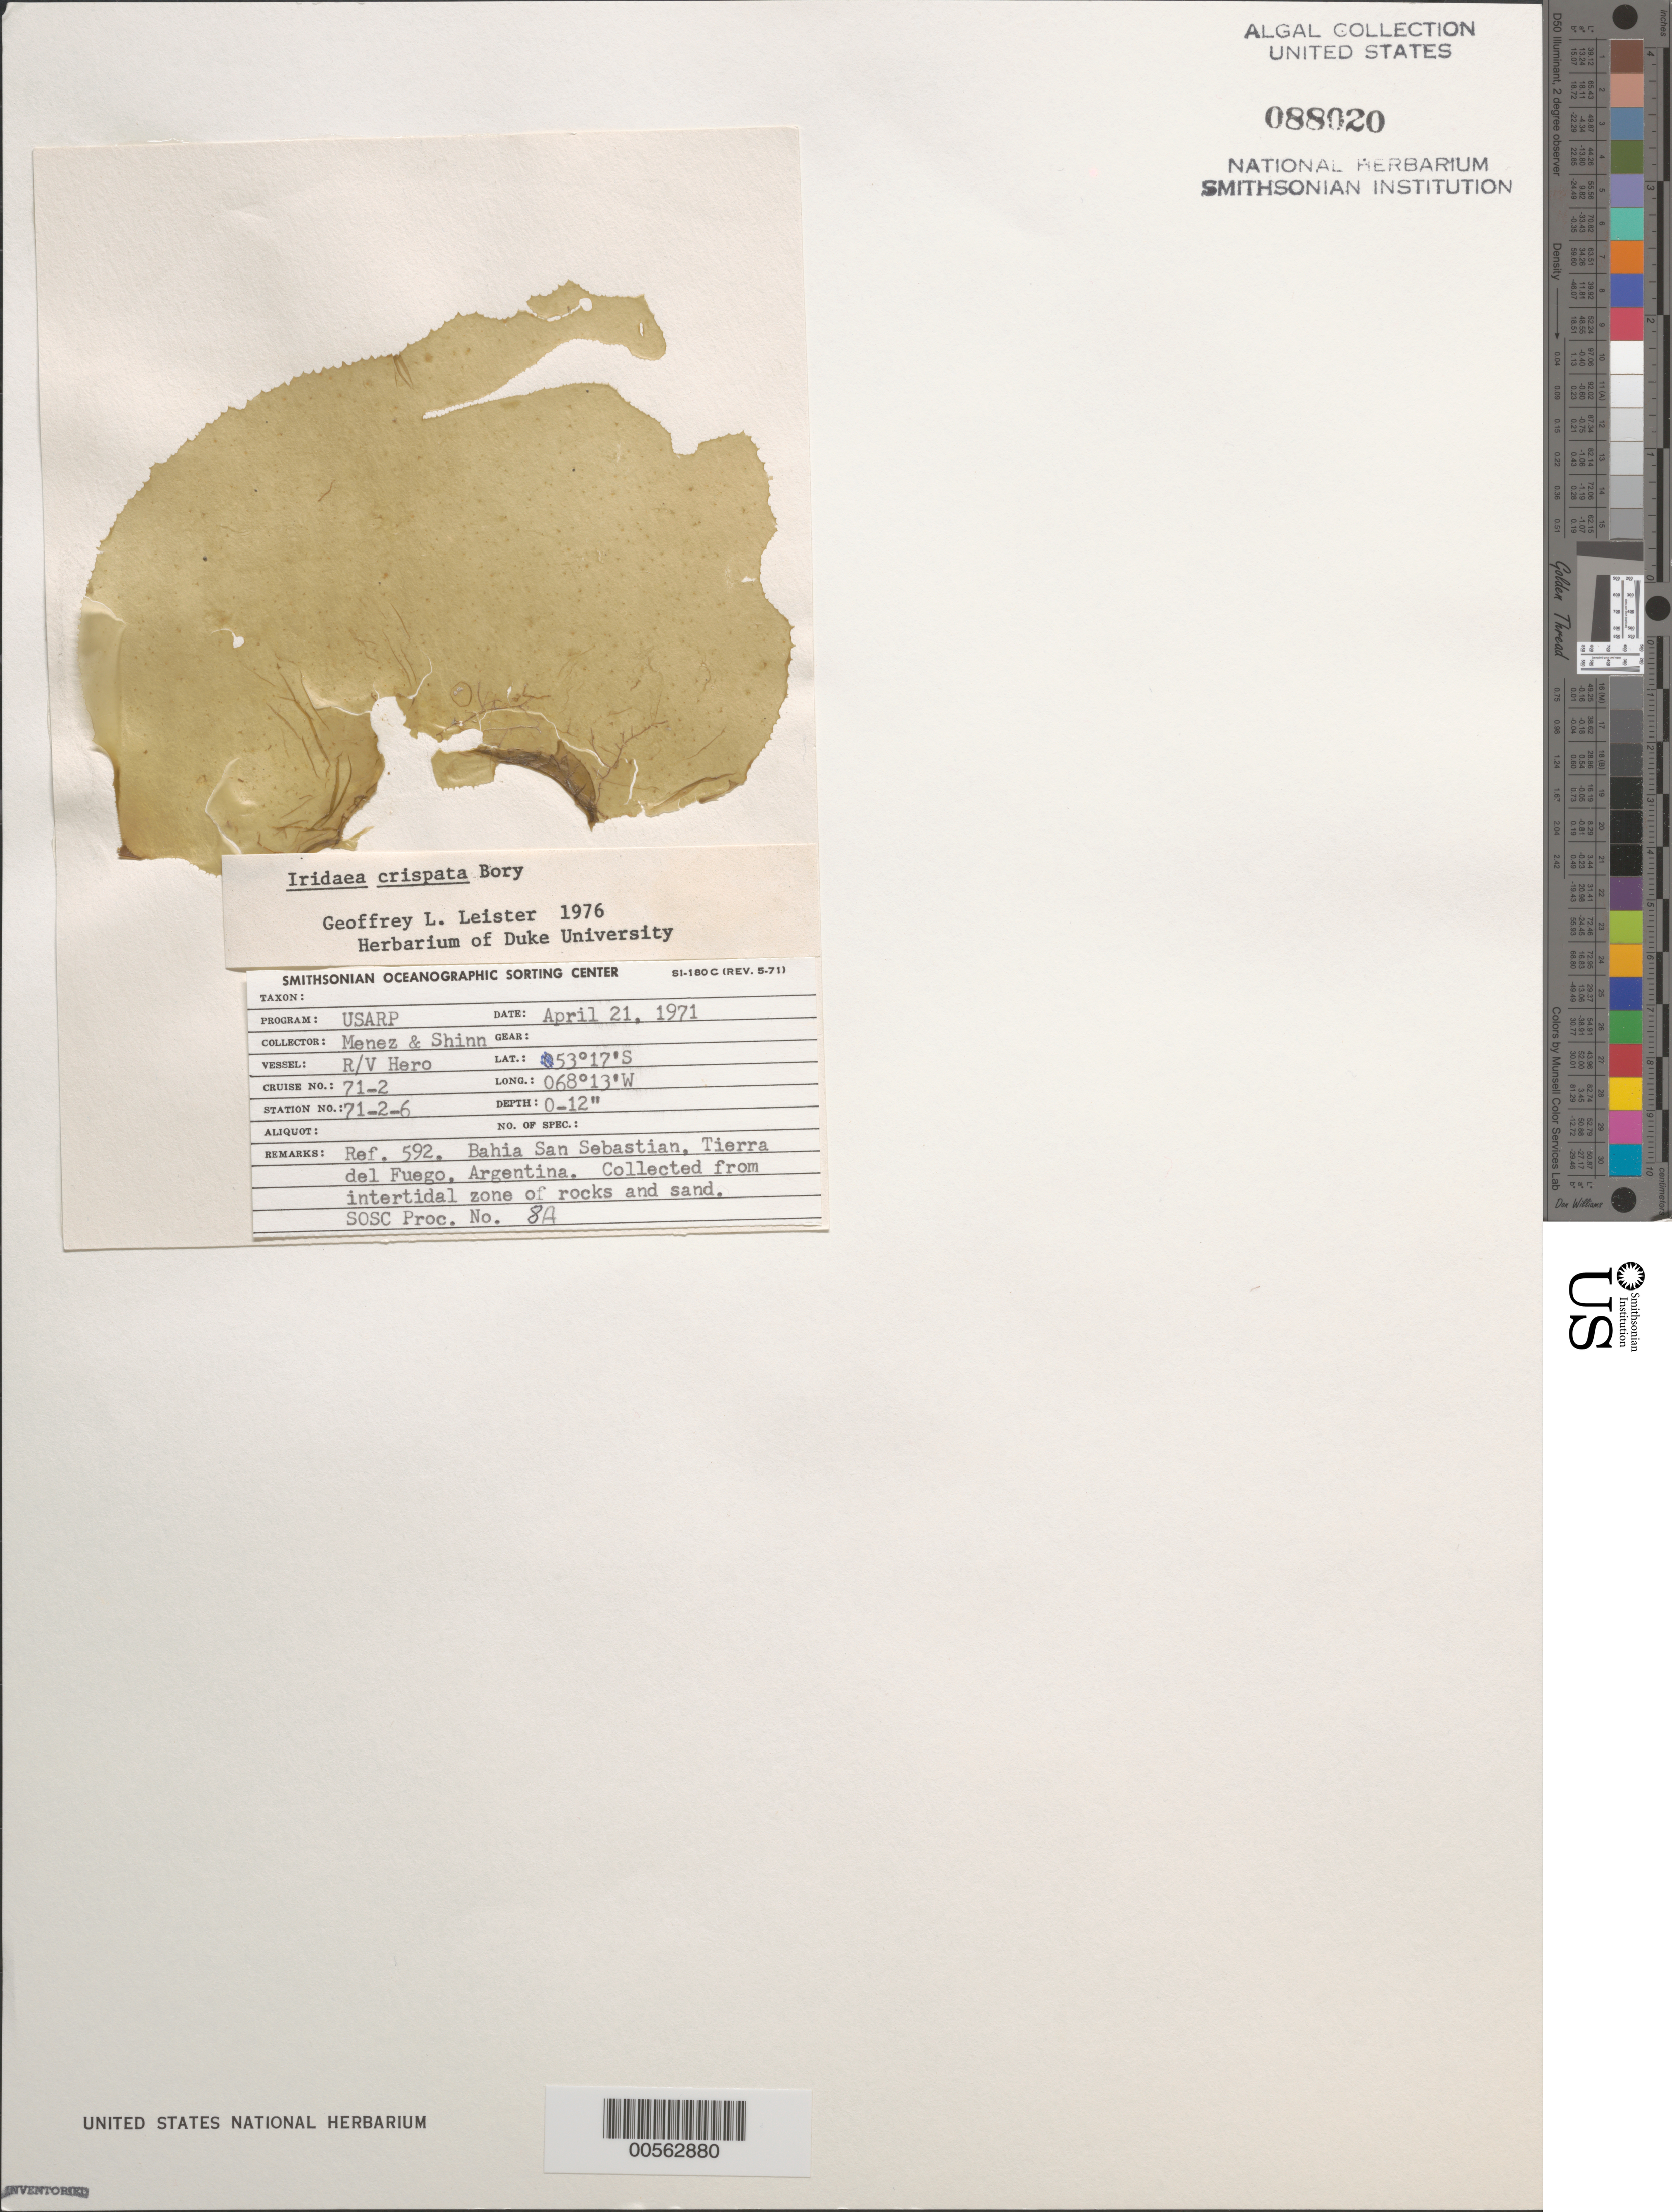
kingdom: Plantae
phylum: Rhodophyta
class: Florideophyceae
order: Gigartinales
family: Gigartinaceae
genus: Sarcothalia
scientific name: Sarcothalia crispata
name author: (Bory) Leister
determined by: Algae name updating Project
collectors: Meñez & -. Shinn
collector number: Station 71-2-6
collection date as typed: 21 Apr 1969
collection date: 1969-04-21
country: Argentina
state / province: Tierra del Fuego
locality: Bahia San Sebastian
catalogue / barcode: US 88020